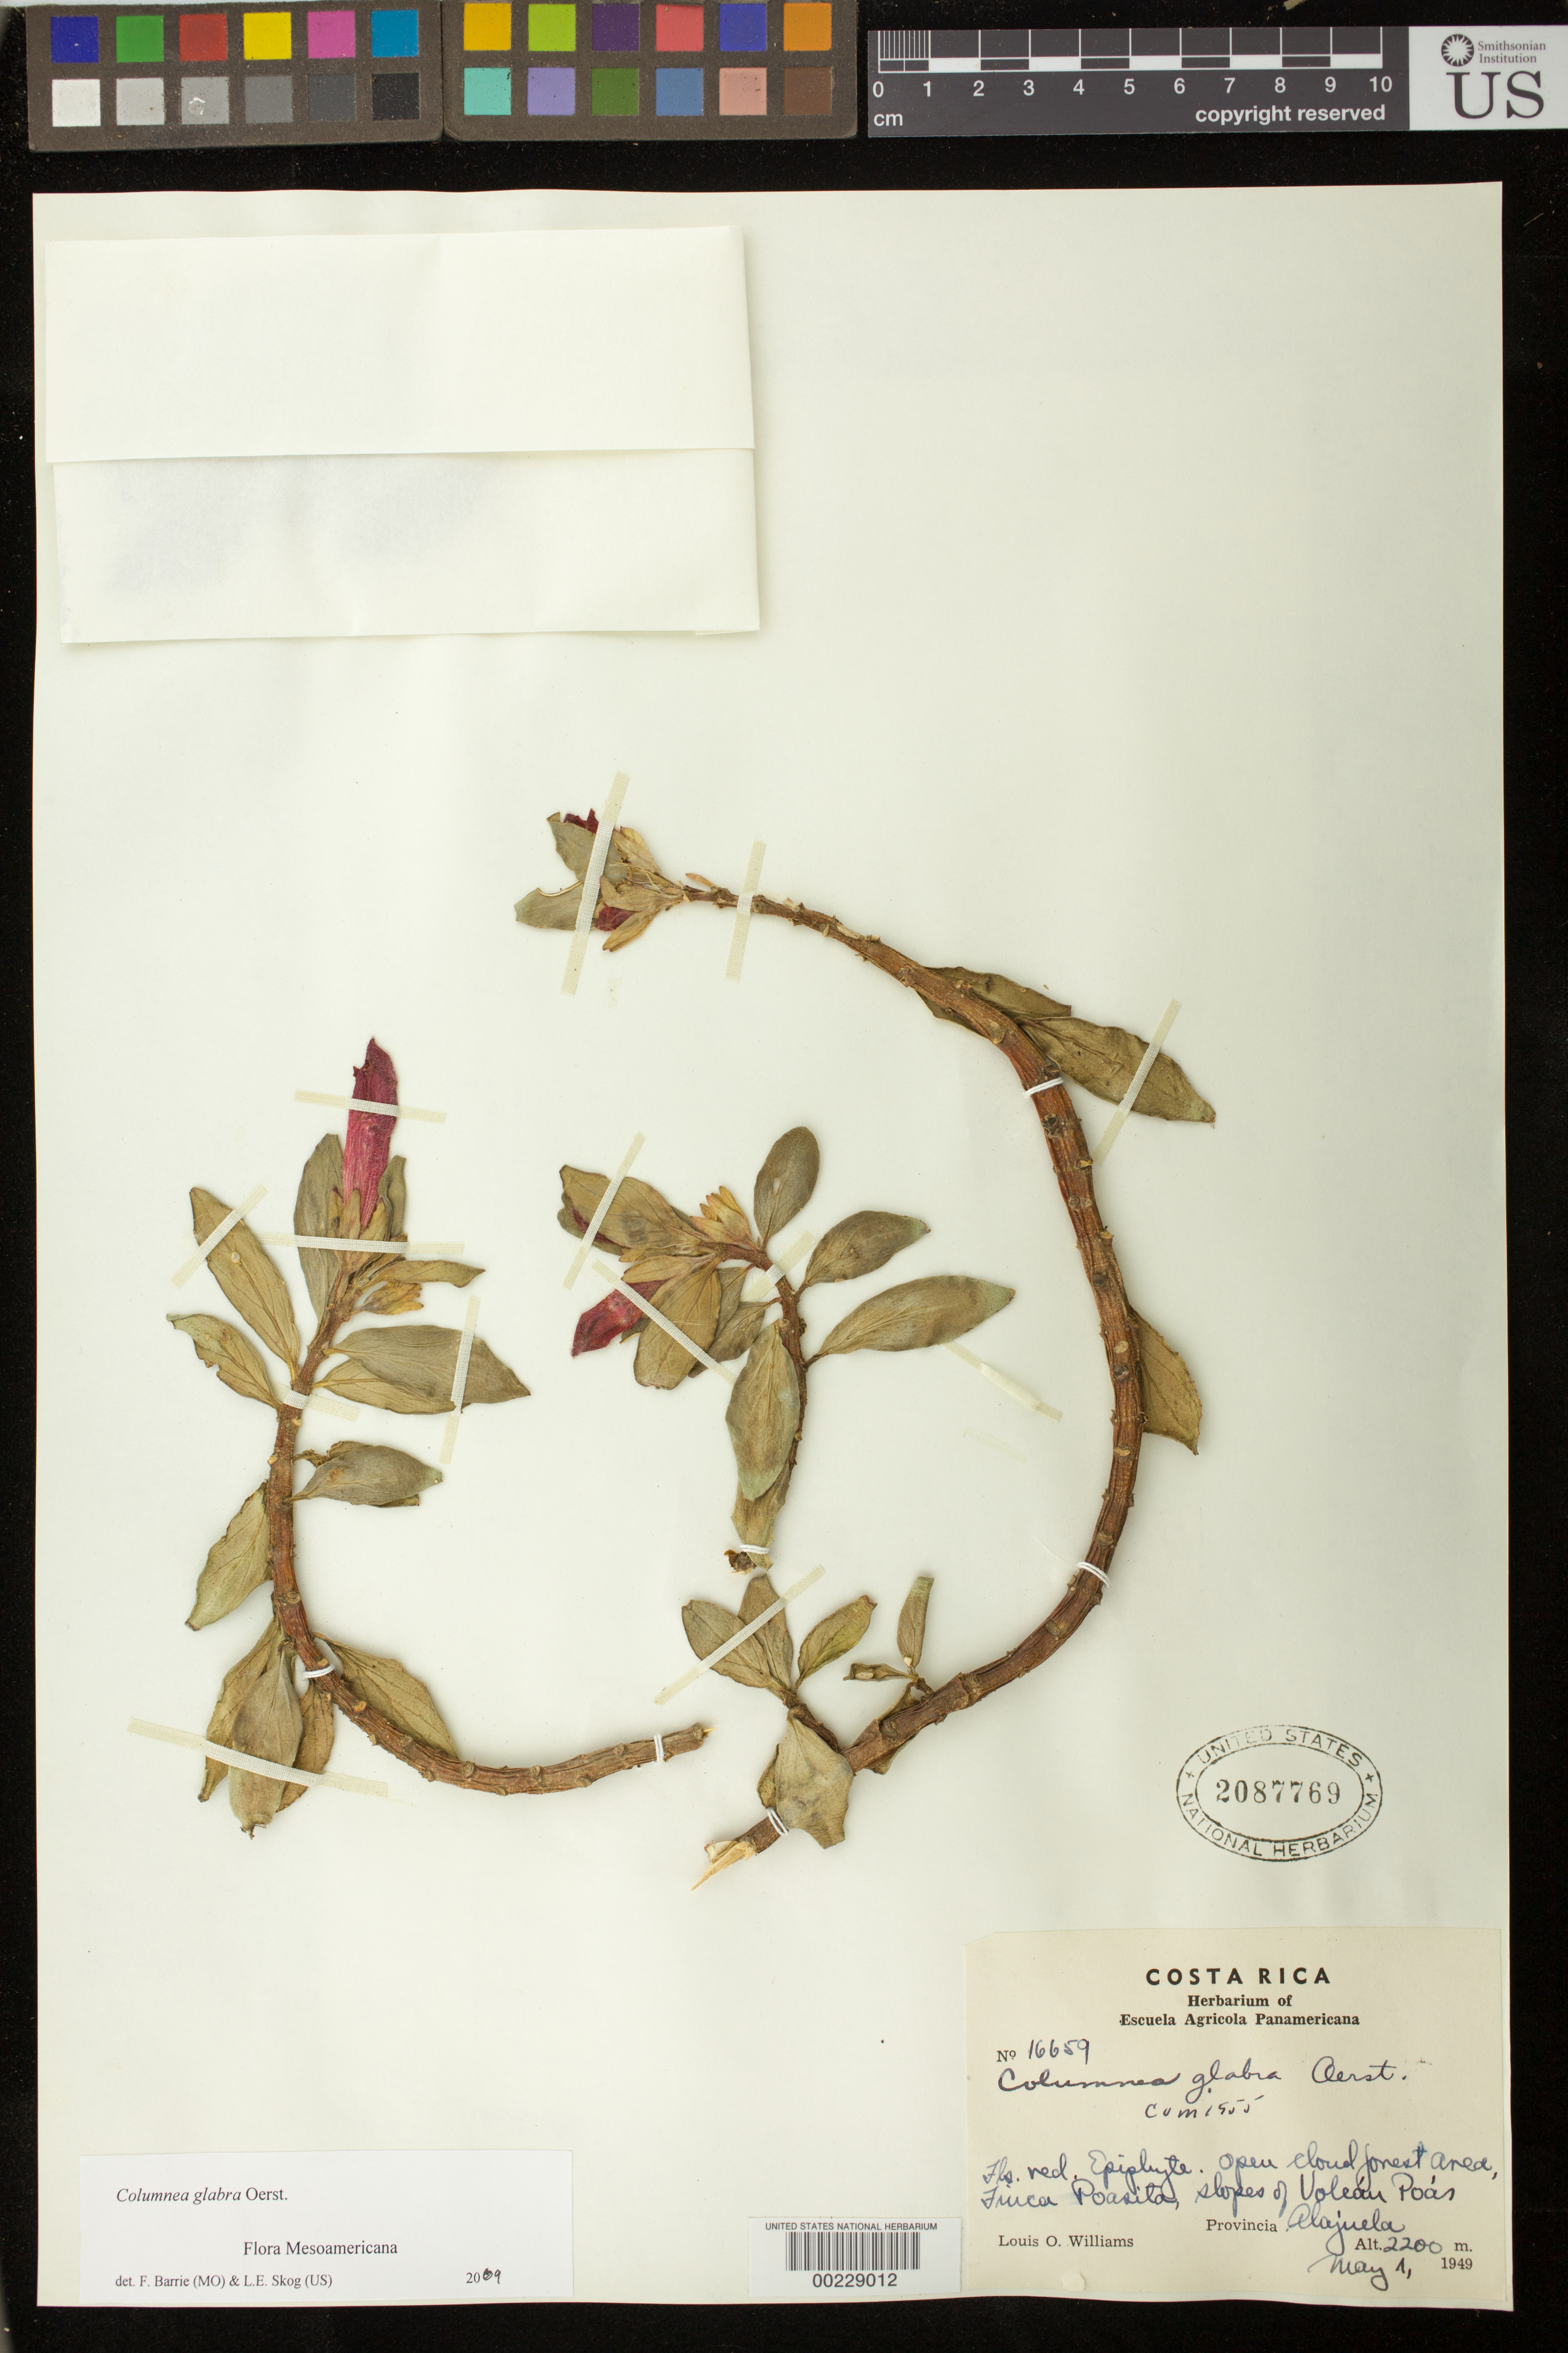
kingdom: Plantae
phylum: Tracheophyta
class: Magnoliopsida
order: Lamiales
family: Gesneriaceae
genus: Columnea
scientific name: Columnea glabra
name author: Oerst.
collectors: L. O. Williams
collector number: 16659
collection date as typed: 07 May 1949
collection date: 1949-05-07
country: Costa Rica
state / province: Alajuela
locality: Fruca Poasita, slopes of Volcan Poas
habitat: Open cloud forest area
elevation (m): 2200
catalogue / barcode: US 2087769